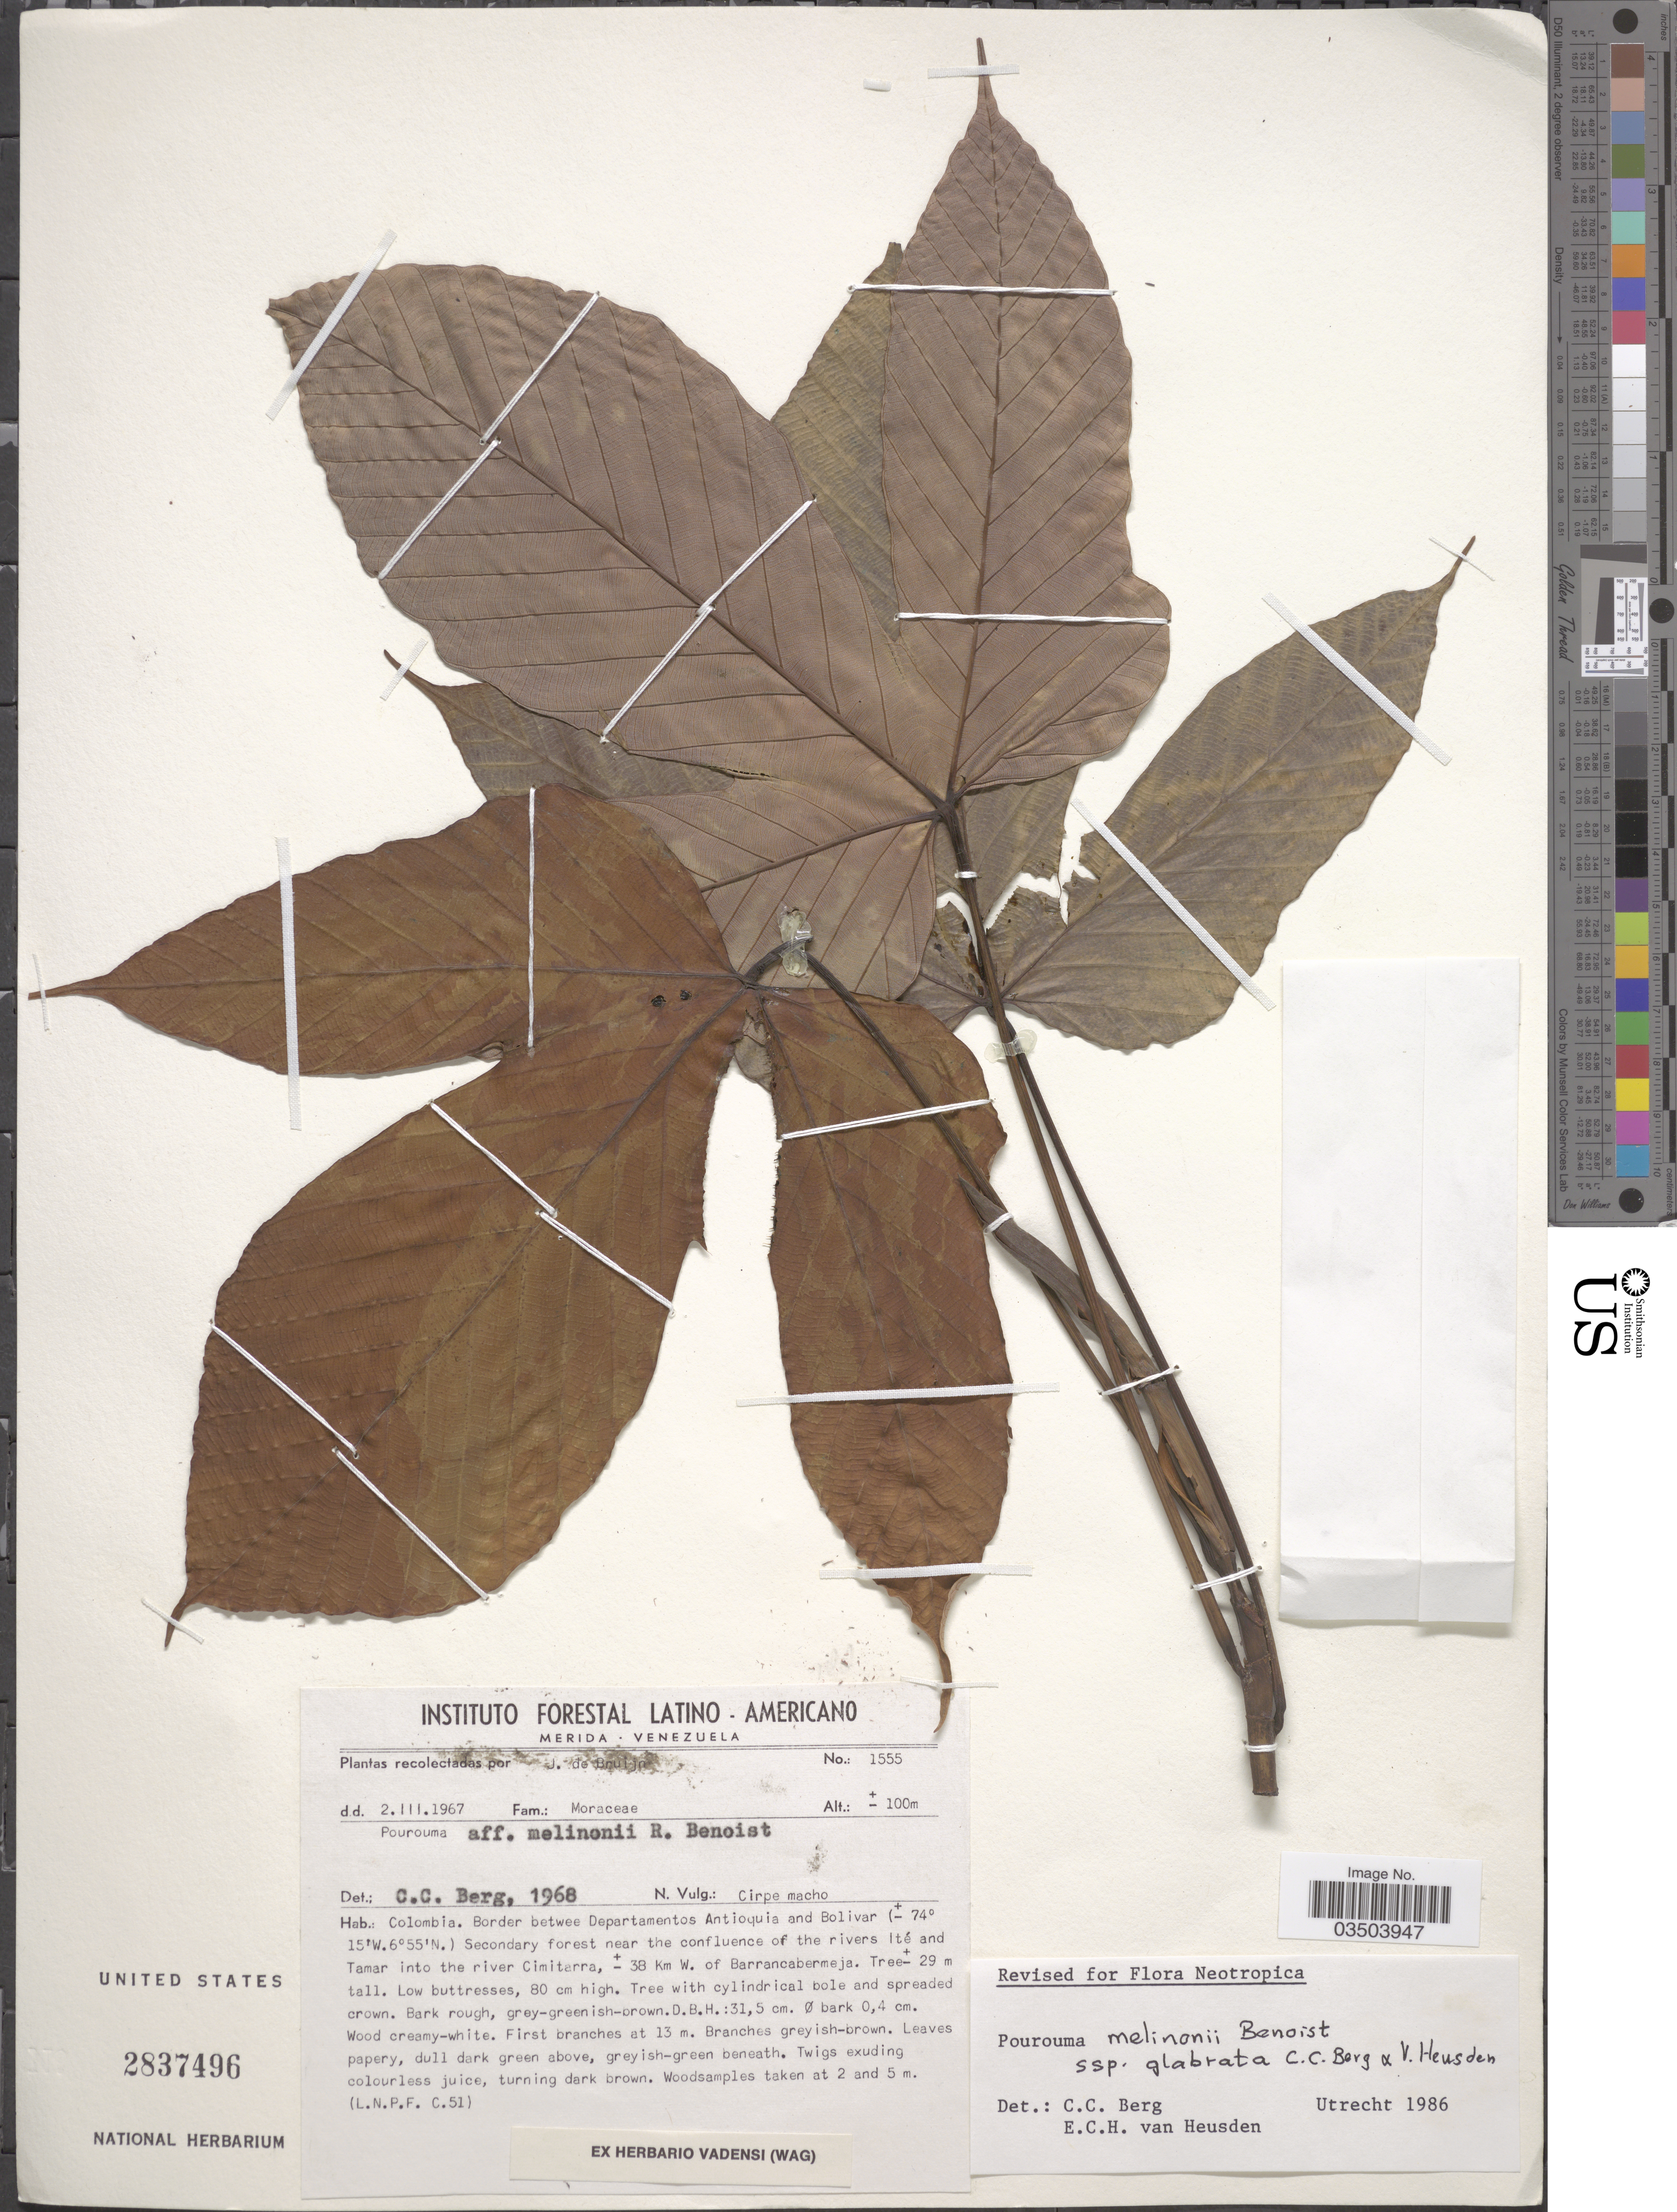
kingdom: Plantae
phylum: Tracheophyta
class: Magnoliopsida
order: Rosales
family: Urticaceae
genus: Pourouma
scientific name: Pourouma melinonii subsp. glabrata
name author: C.C. Berg & Heusden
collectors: J. Bruijn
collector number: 1555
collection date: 1967-03-02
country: Colombia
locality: Border between Departamentos Antioquia and Bolivar. Secondary forest near the confluence of the rivers Ité and Tamar into the river Cimitarra, ±38 Km W. of Barrancabermeja.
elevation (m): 100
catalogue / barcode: US 2837496